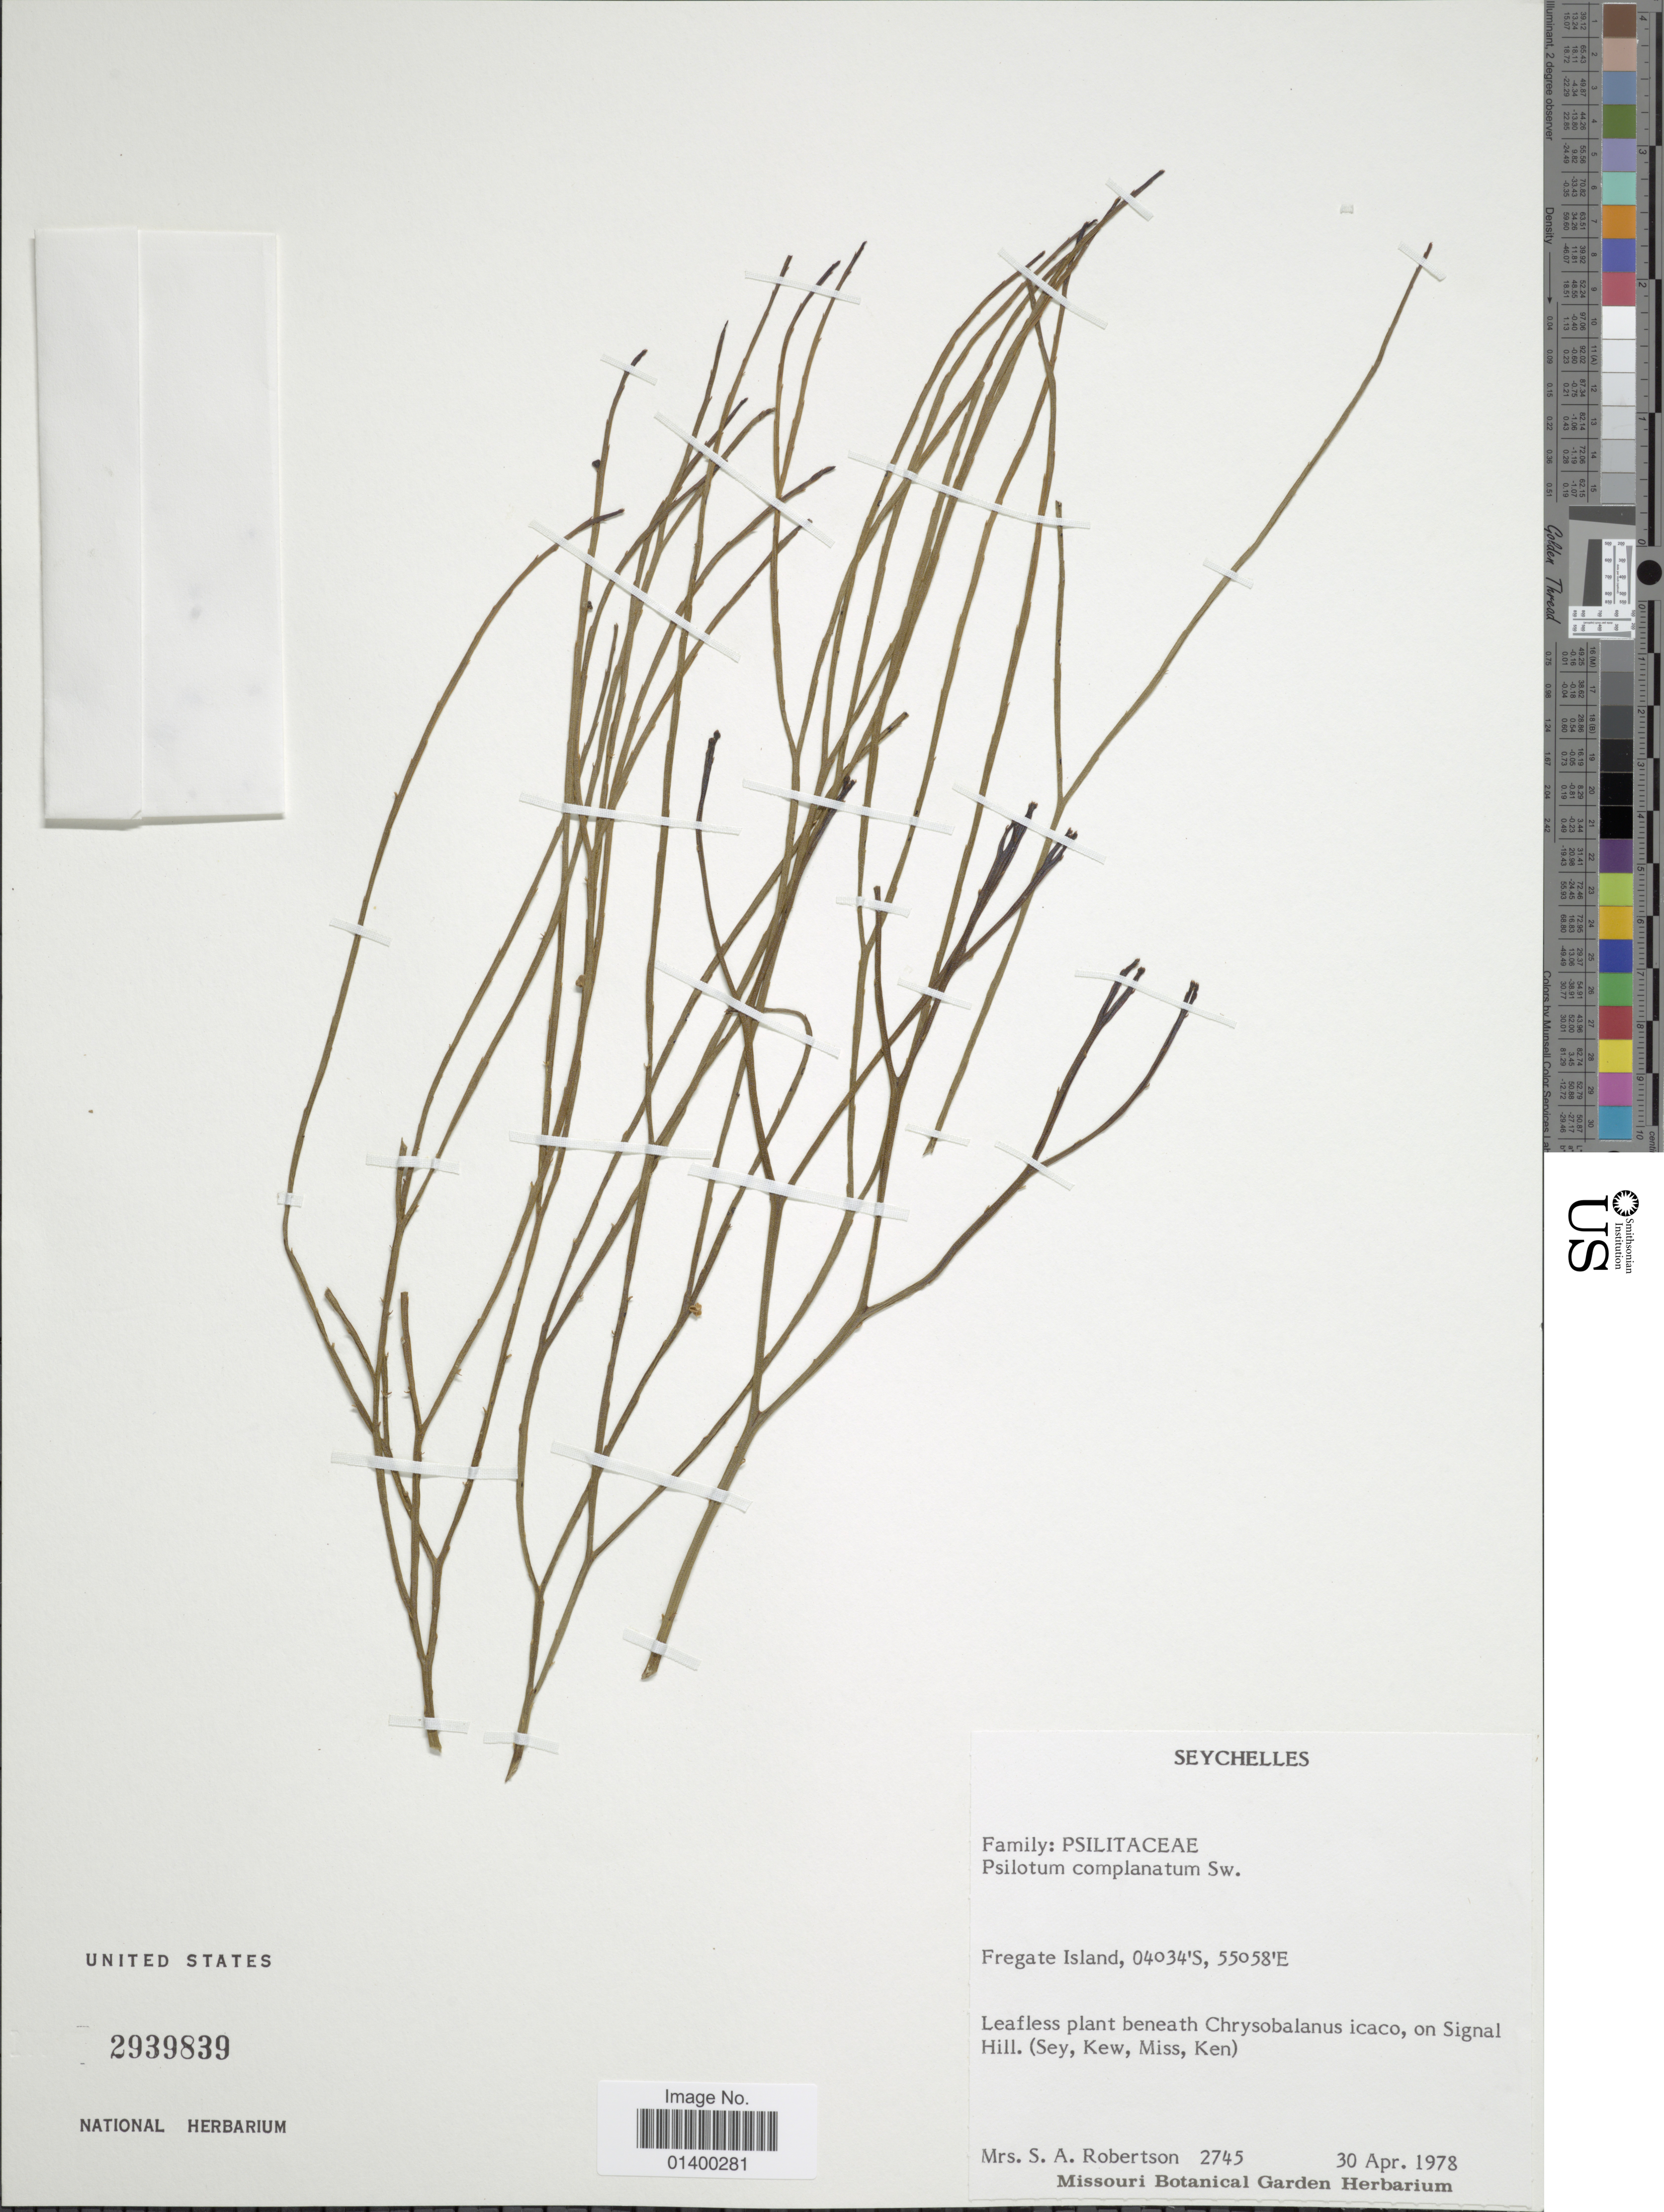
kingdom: Plantae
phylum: Tracheophyta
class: Polypodiopsida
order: Psilotales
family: Psilotaceae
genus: Psilotum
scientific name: Psilotum nudum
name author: (L.) P. Beauv.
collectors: S. A. Robertson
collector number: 2745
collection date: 1978-04-30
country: Seychelles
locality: Fregate Island, beneath Chrysobalanus icaco, on signal Hill (Sey, Kew, Miss, Ken)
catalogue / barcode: US 2939839